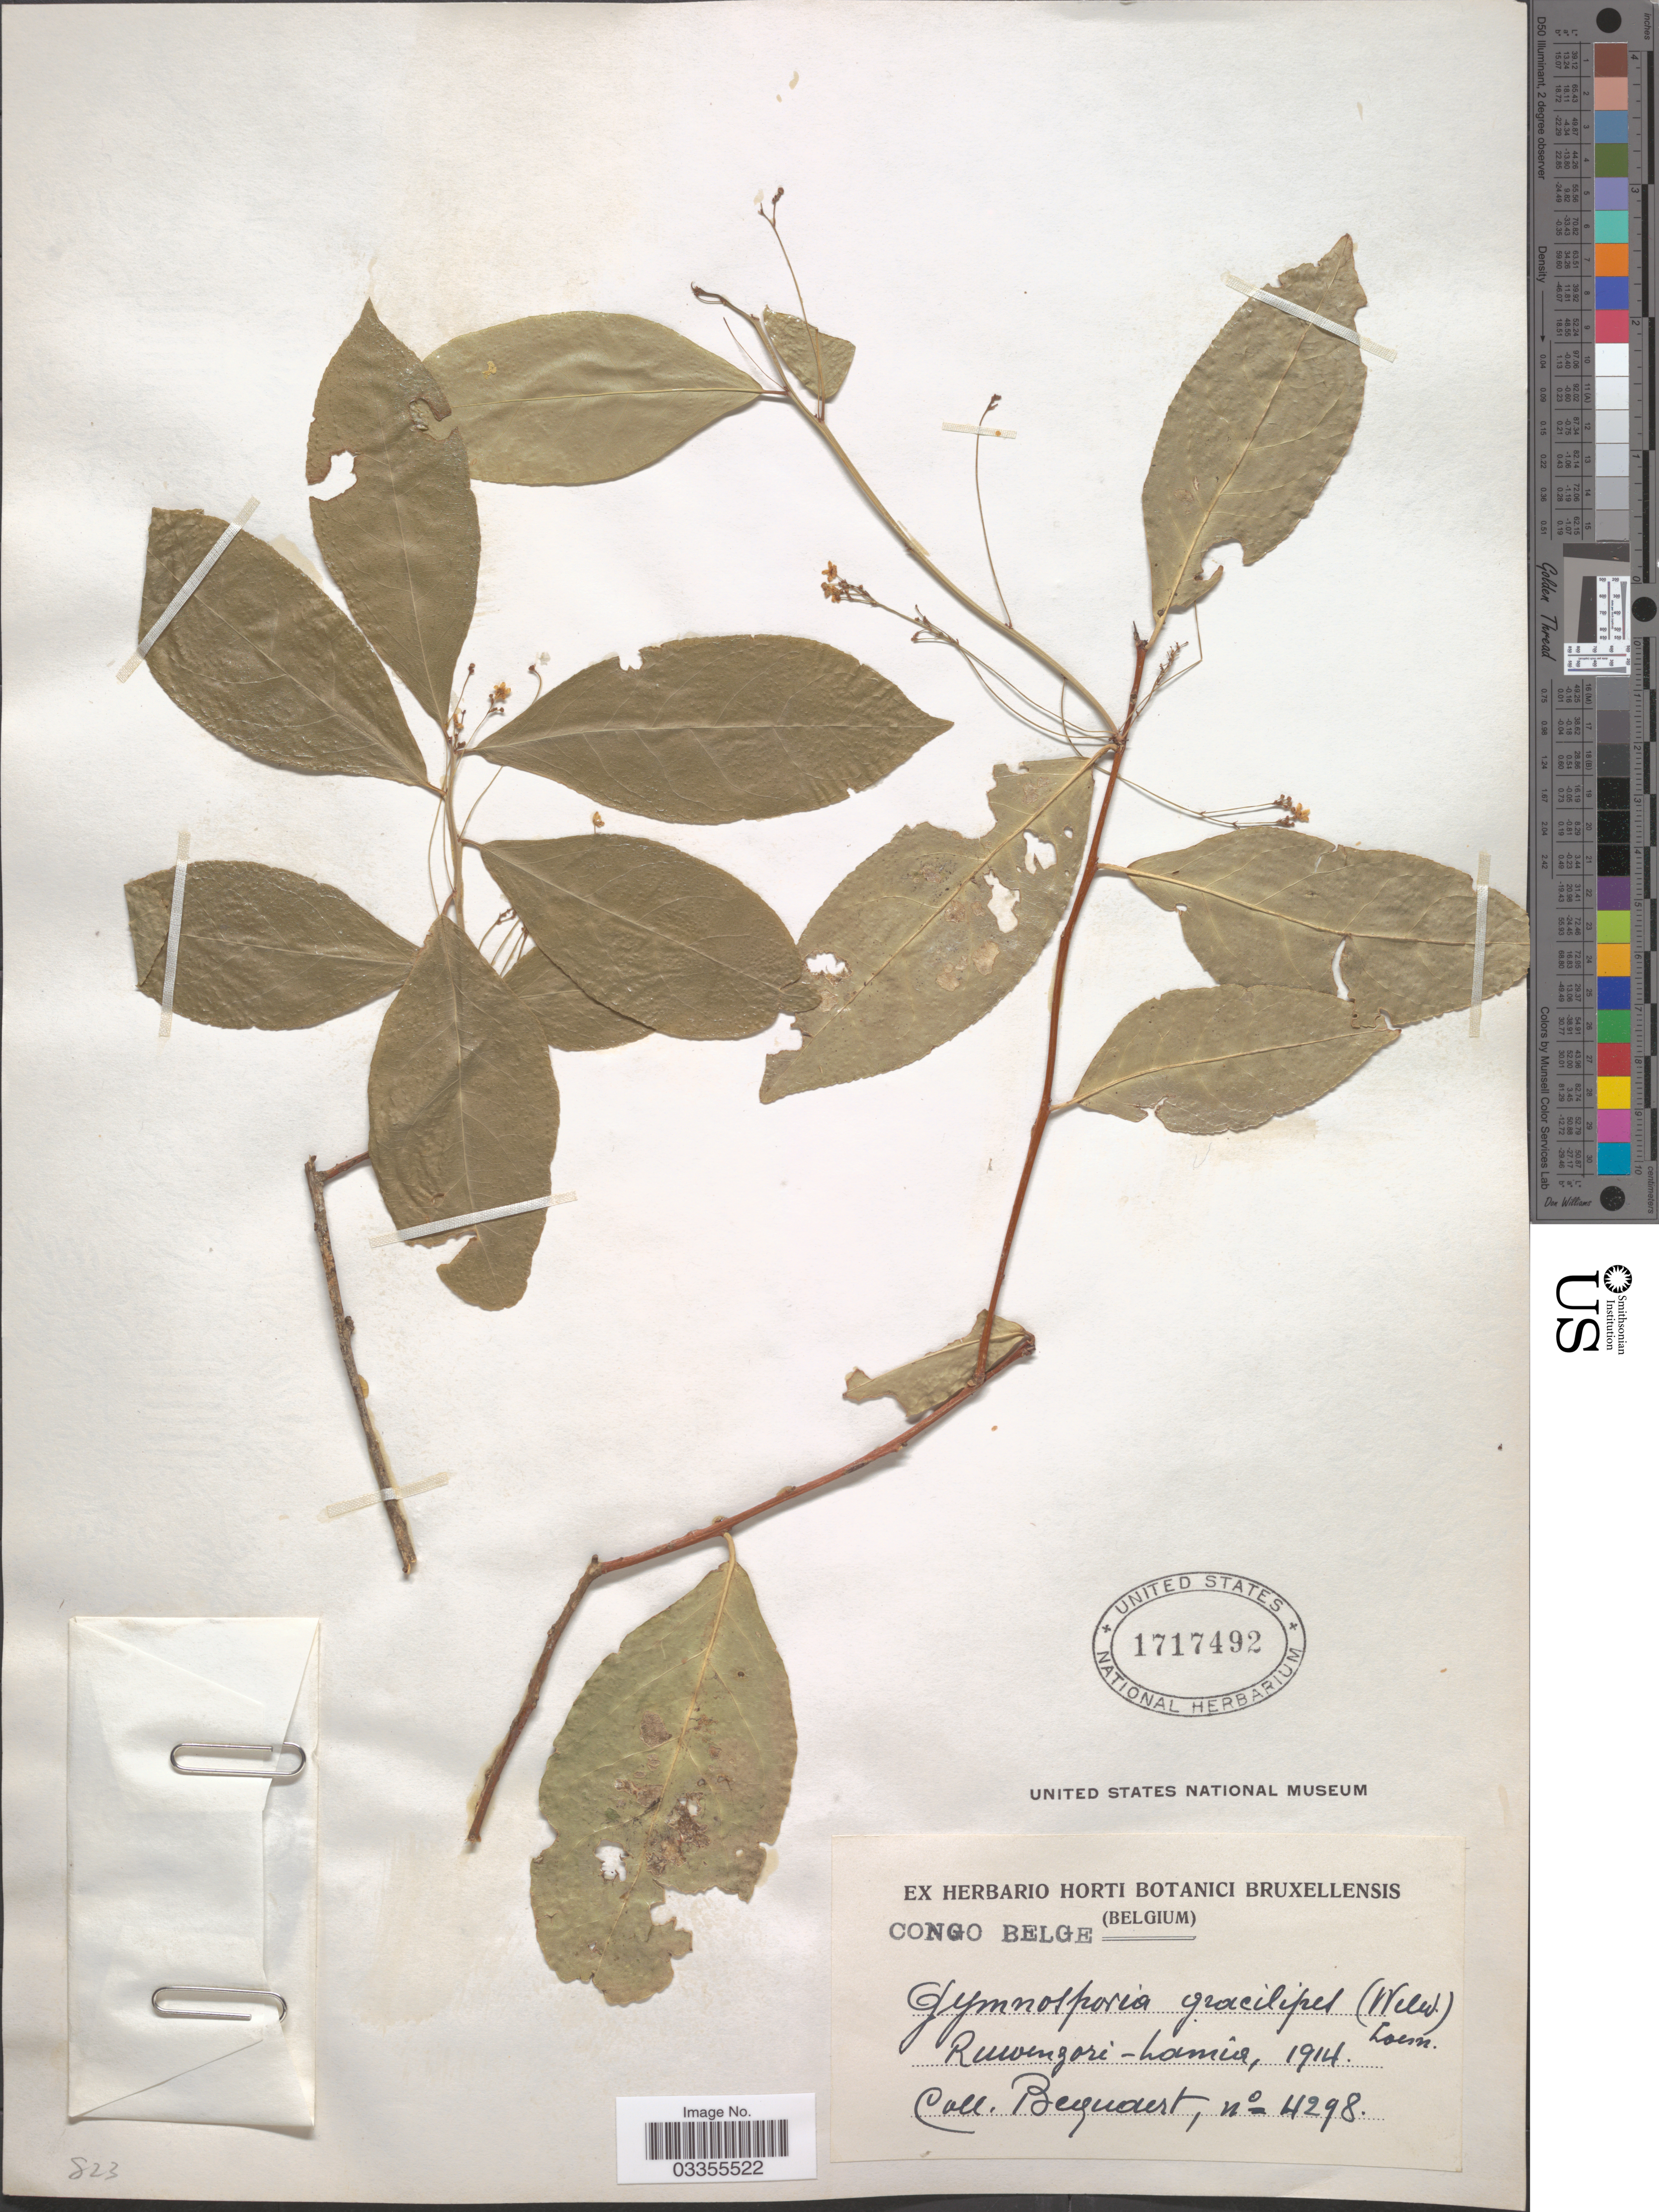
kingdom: Plantae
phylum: Tracheophyta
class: Magnoliopsida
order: Celastrales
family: Celastraceae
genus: Gymnosporia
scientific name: Gymnosporia gracilipes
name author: (Welw. ex Oliv.) Loes.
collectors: Bequaert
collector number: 4298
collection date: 1914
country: Congo, Democratic Republic of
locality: Congo Belge. Ruwenzori - Lamia.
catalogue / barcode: US 1717492